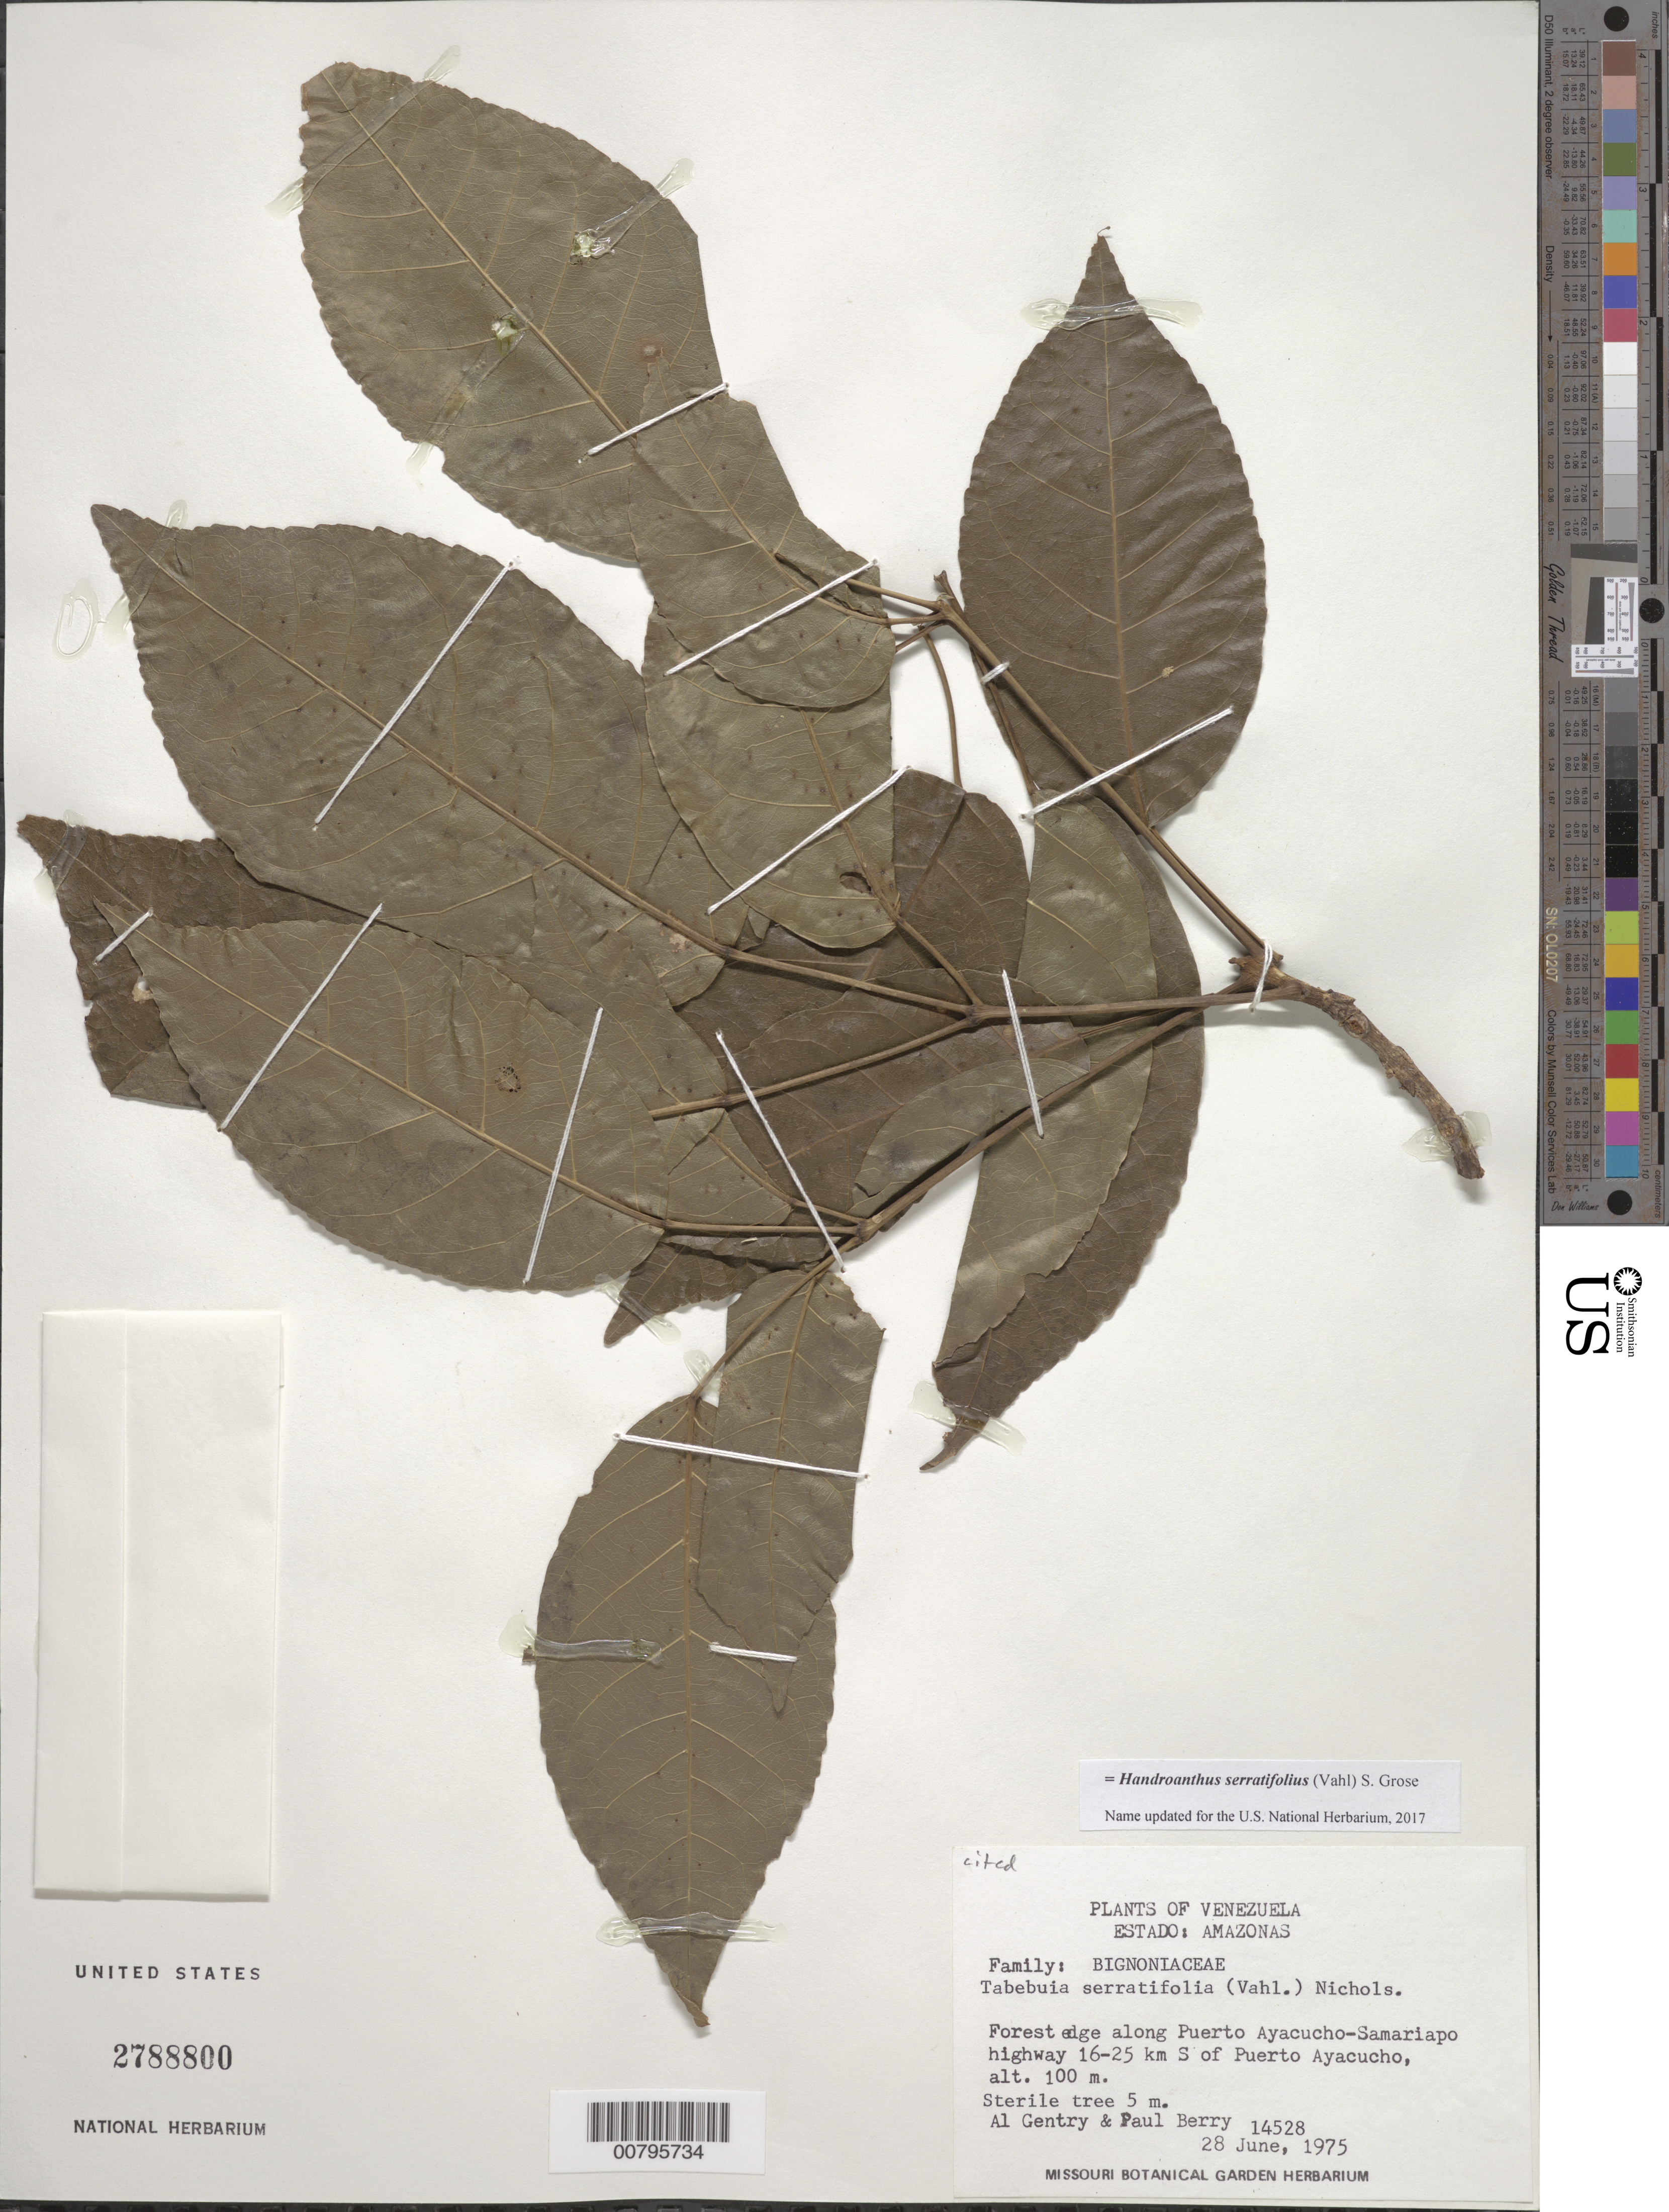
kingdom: Plantae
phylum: Tracheophyta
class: Magnoliopsida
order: Lamiales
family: Bignoniaceae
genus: Handroanthus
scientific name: Handroanthus serratifolius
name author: (Vahl) S.O. Grose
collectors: A. H. Gentry & P. Berry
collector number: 14528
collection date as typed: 28-Jun-75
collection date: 1975-06-28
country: Venezuela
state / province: Amazonas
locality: Puerto Ayacucho-Samariapo highway, 16-25 km S of Puerto Ayacucho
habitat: Forest edge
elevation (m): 100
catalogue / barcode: US 2788800